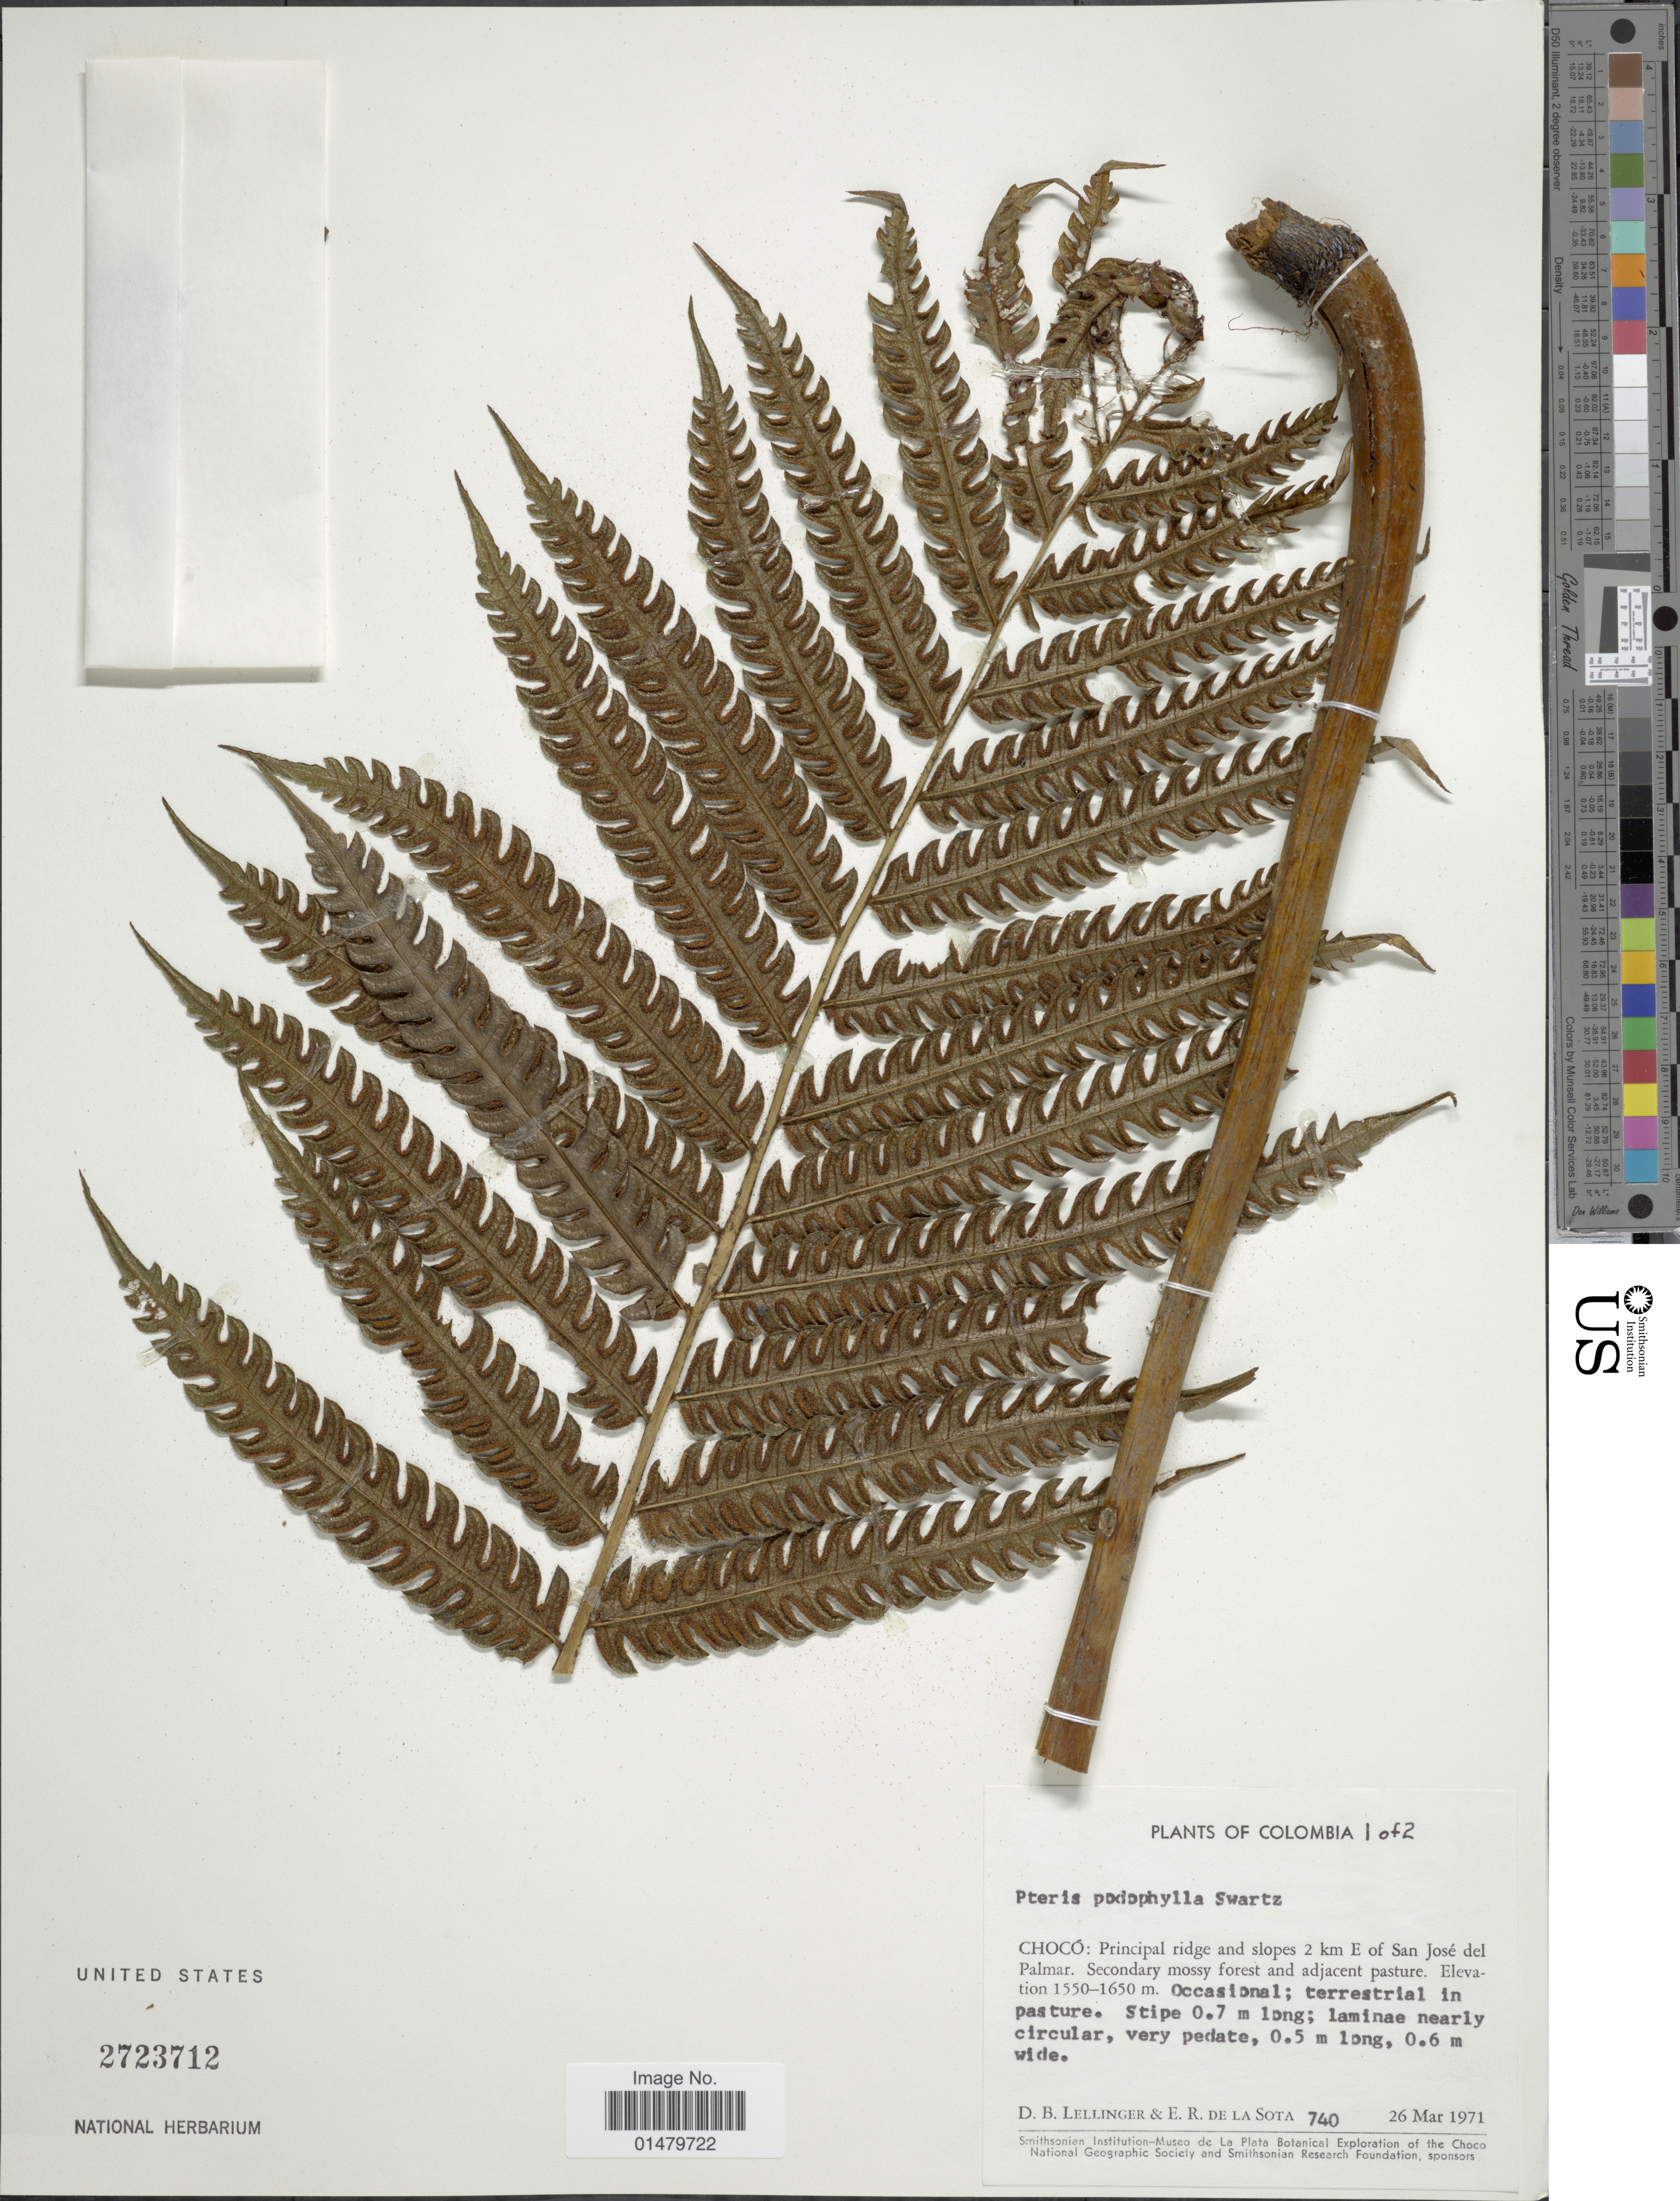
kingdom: Plantae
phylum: Tracheophyta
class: Polypodiopsida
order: Polypodiales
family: Pteridaceae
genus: Pteris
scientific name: Pteris podophylla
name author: Sw.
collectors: D. B. Lellinger & E. R. de la Sota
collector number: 740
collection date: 1971-03-26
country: Colombia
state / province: Chocó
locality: Principal ridge and slopes 2 km E of San Jose del Palmar.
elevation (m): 1550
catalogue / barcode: US 2723712